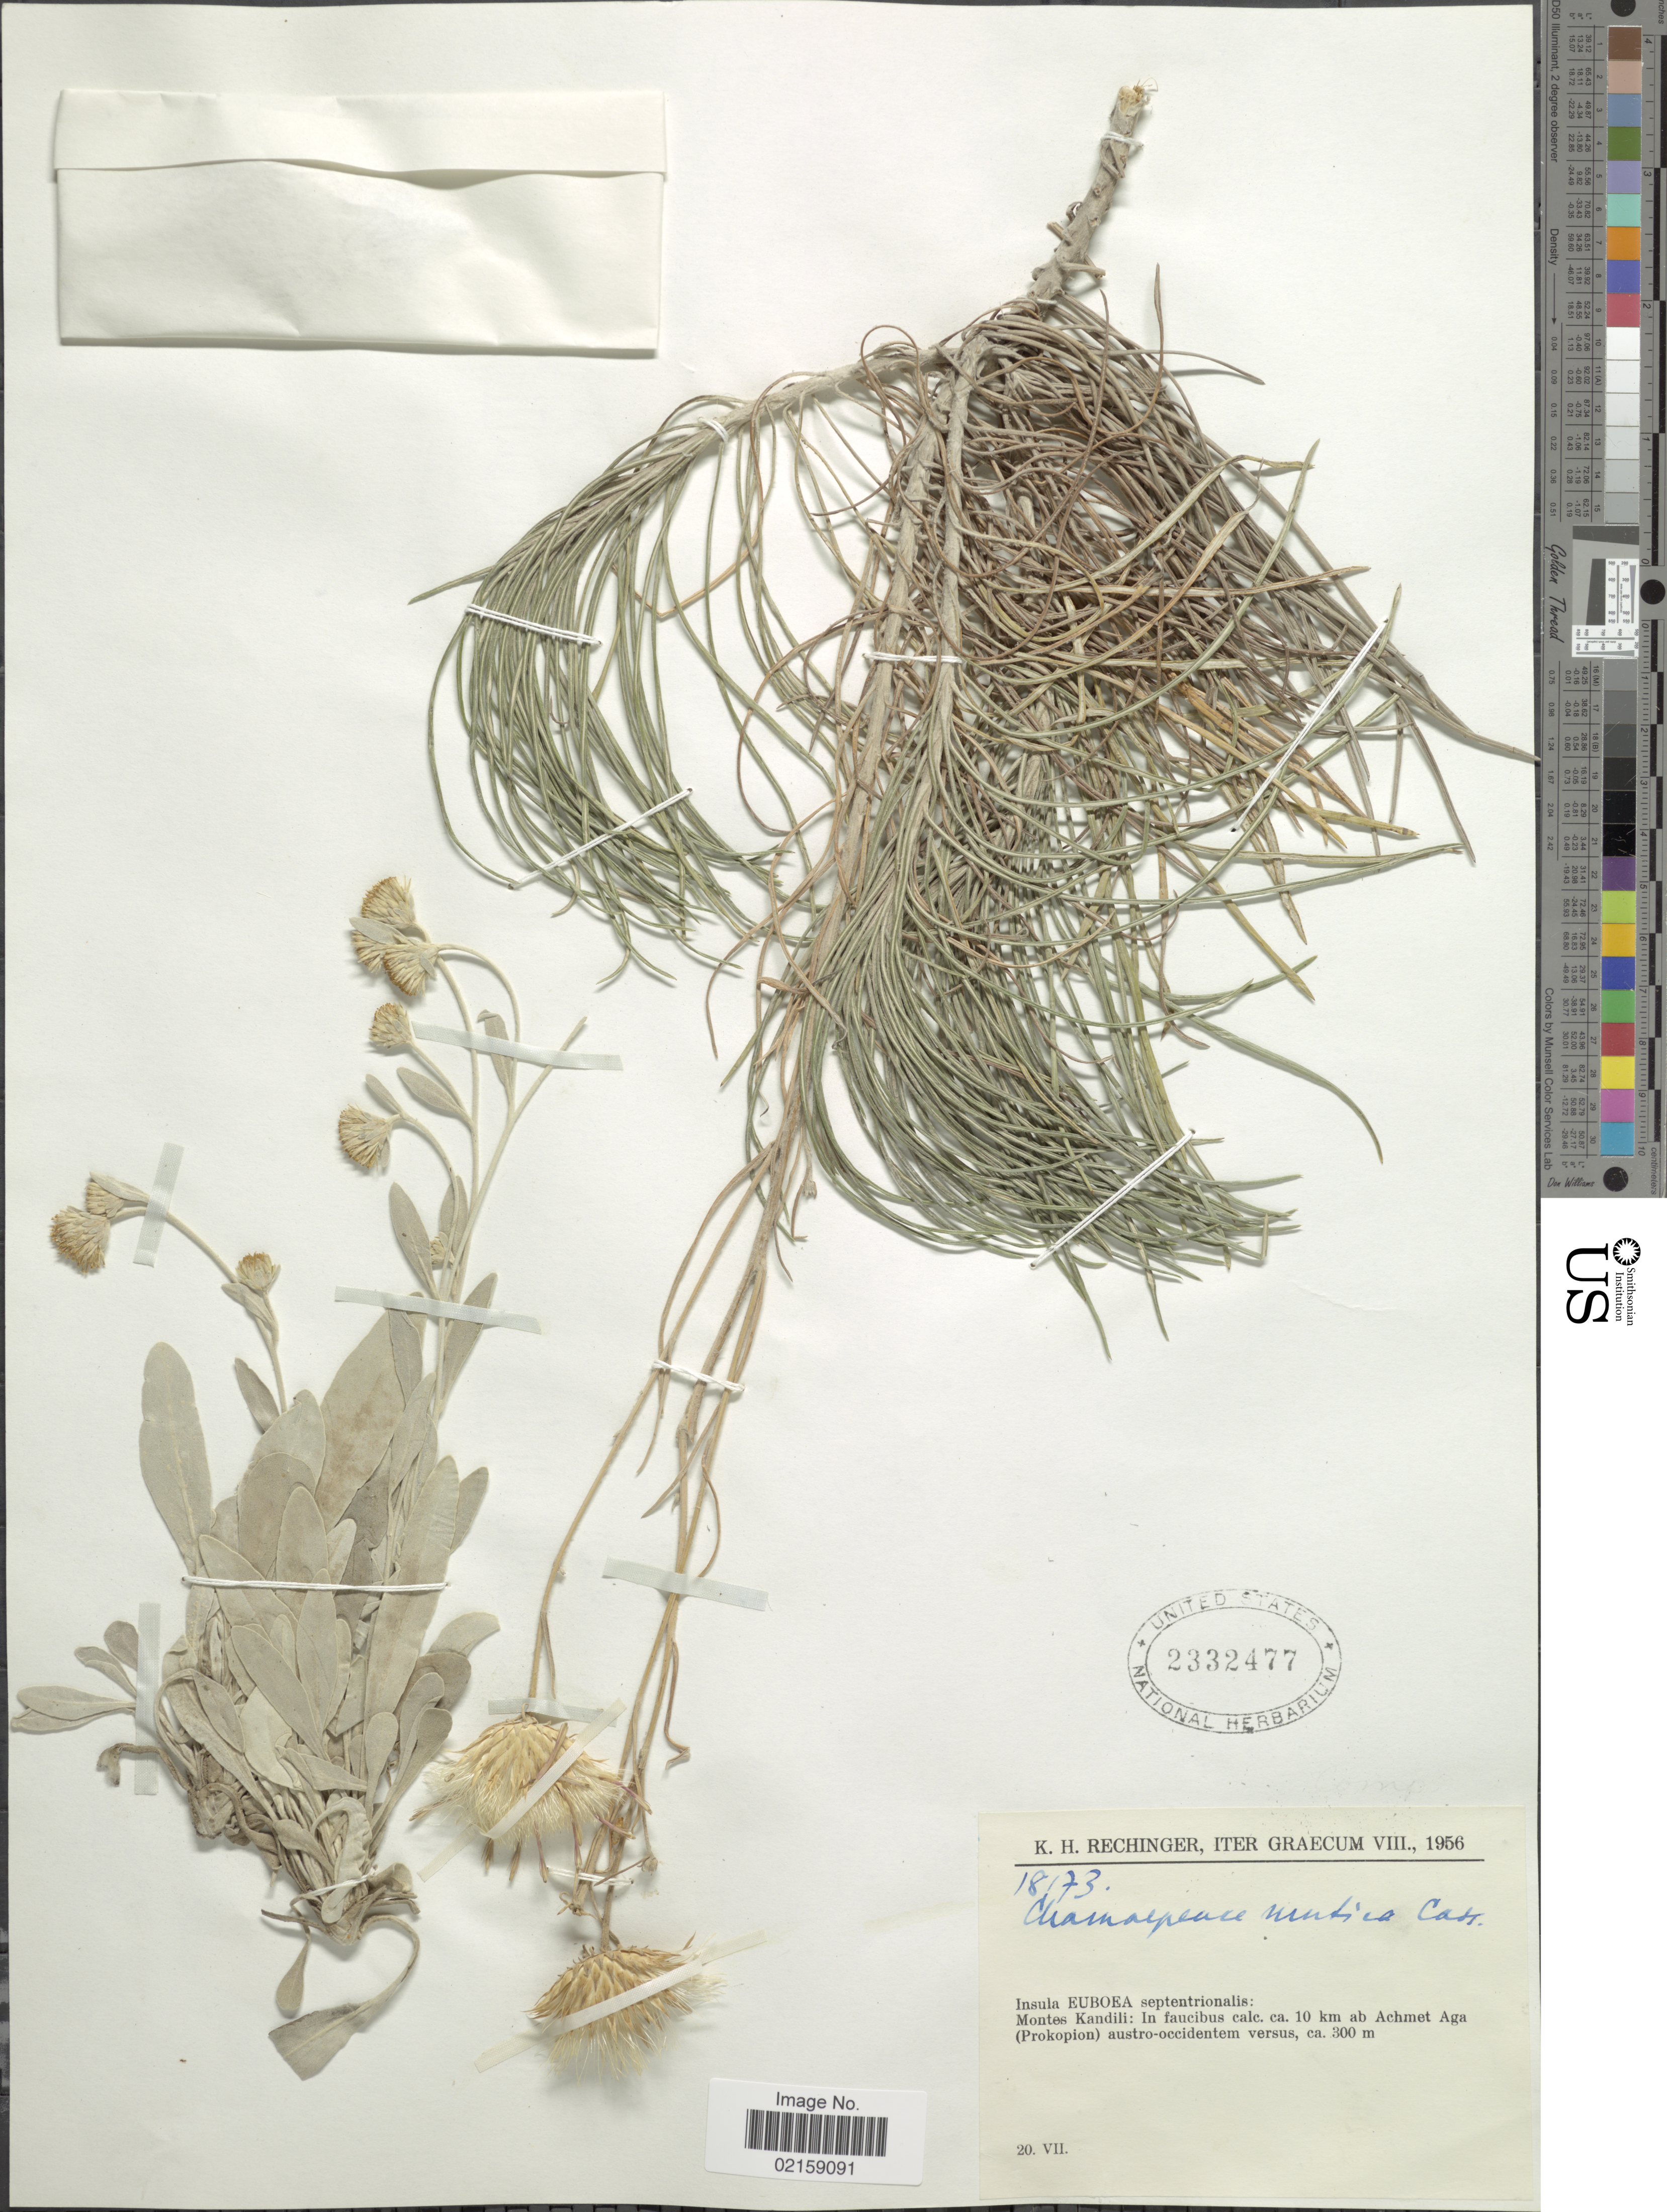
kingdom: Plantae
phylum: Tracheophyta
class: Magnoliopsida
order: Asterales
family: Asteraceae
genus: Ptilostemon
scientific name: Ptilostemon chamaepeuce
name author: (L.) Less.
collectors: K. H. Rechinger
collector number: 18173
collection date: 1956-07-20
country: Greece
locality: Iter Graecum, Insula Euboea septentrionalis: Montes Kandili: In faucibus calc., ab Achmet Aga (Pokopion) austro occidentem versus.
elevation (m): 300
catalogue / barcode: US 2332477